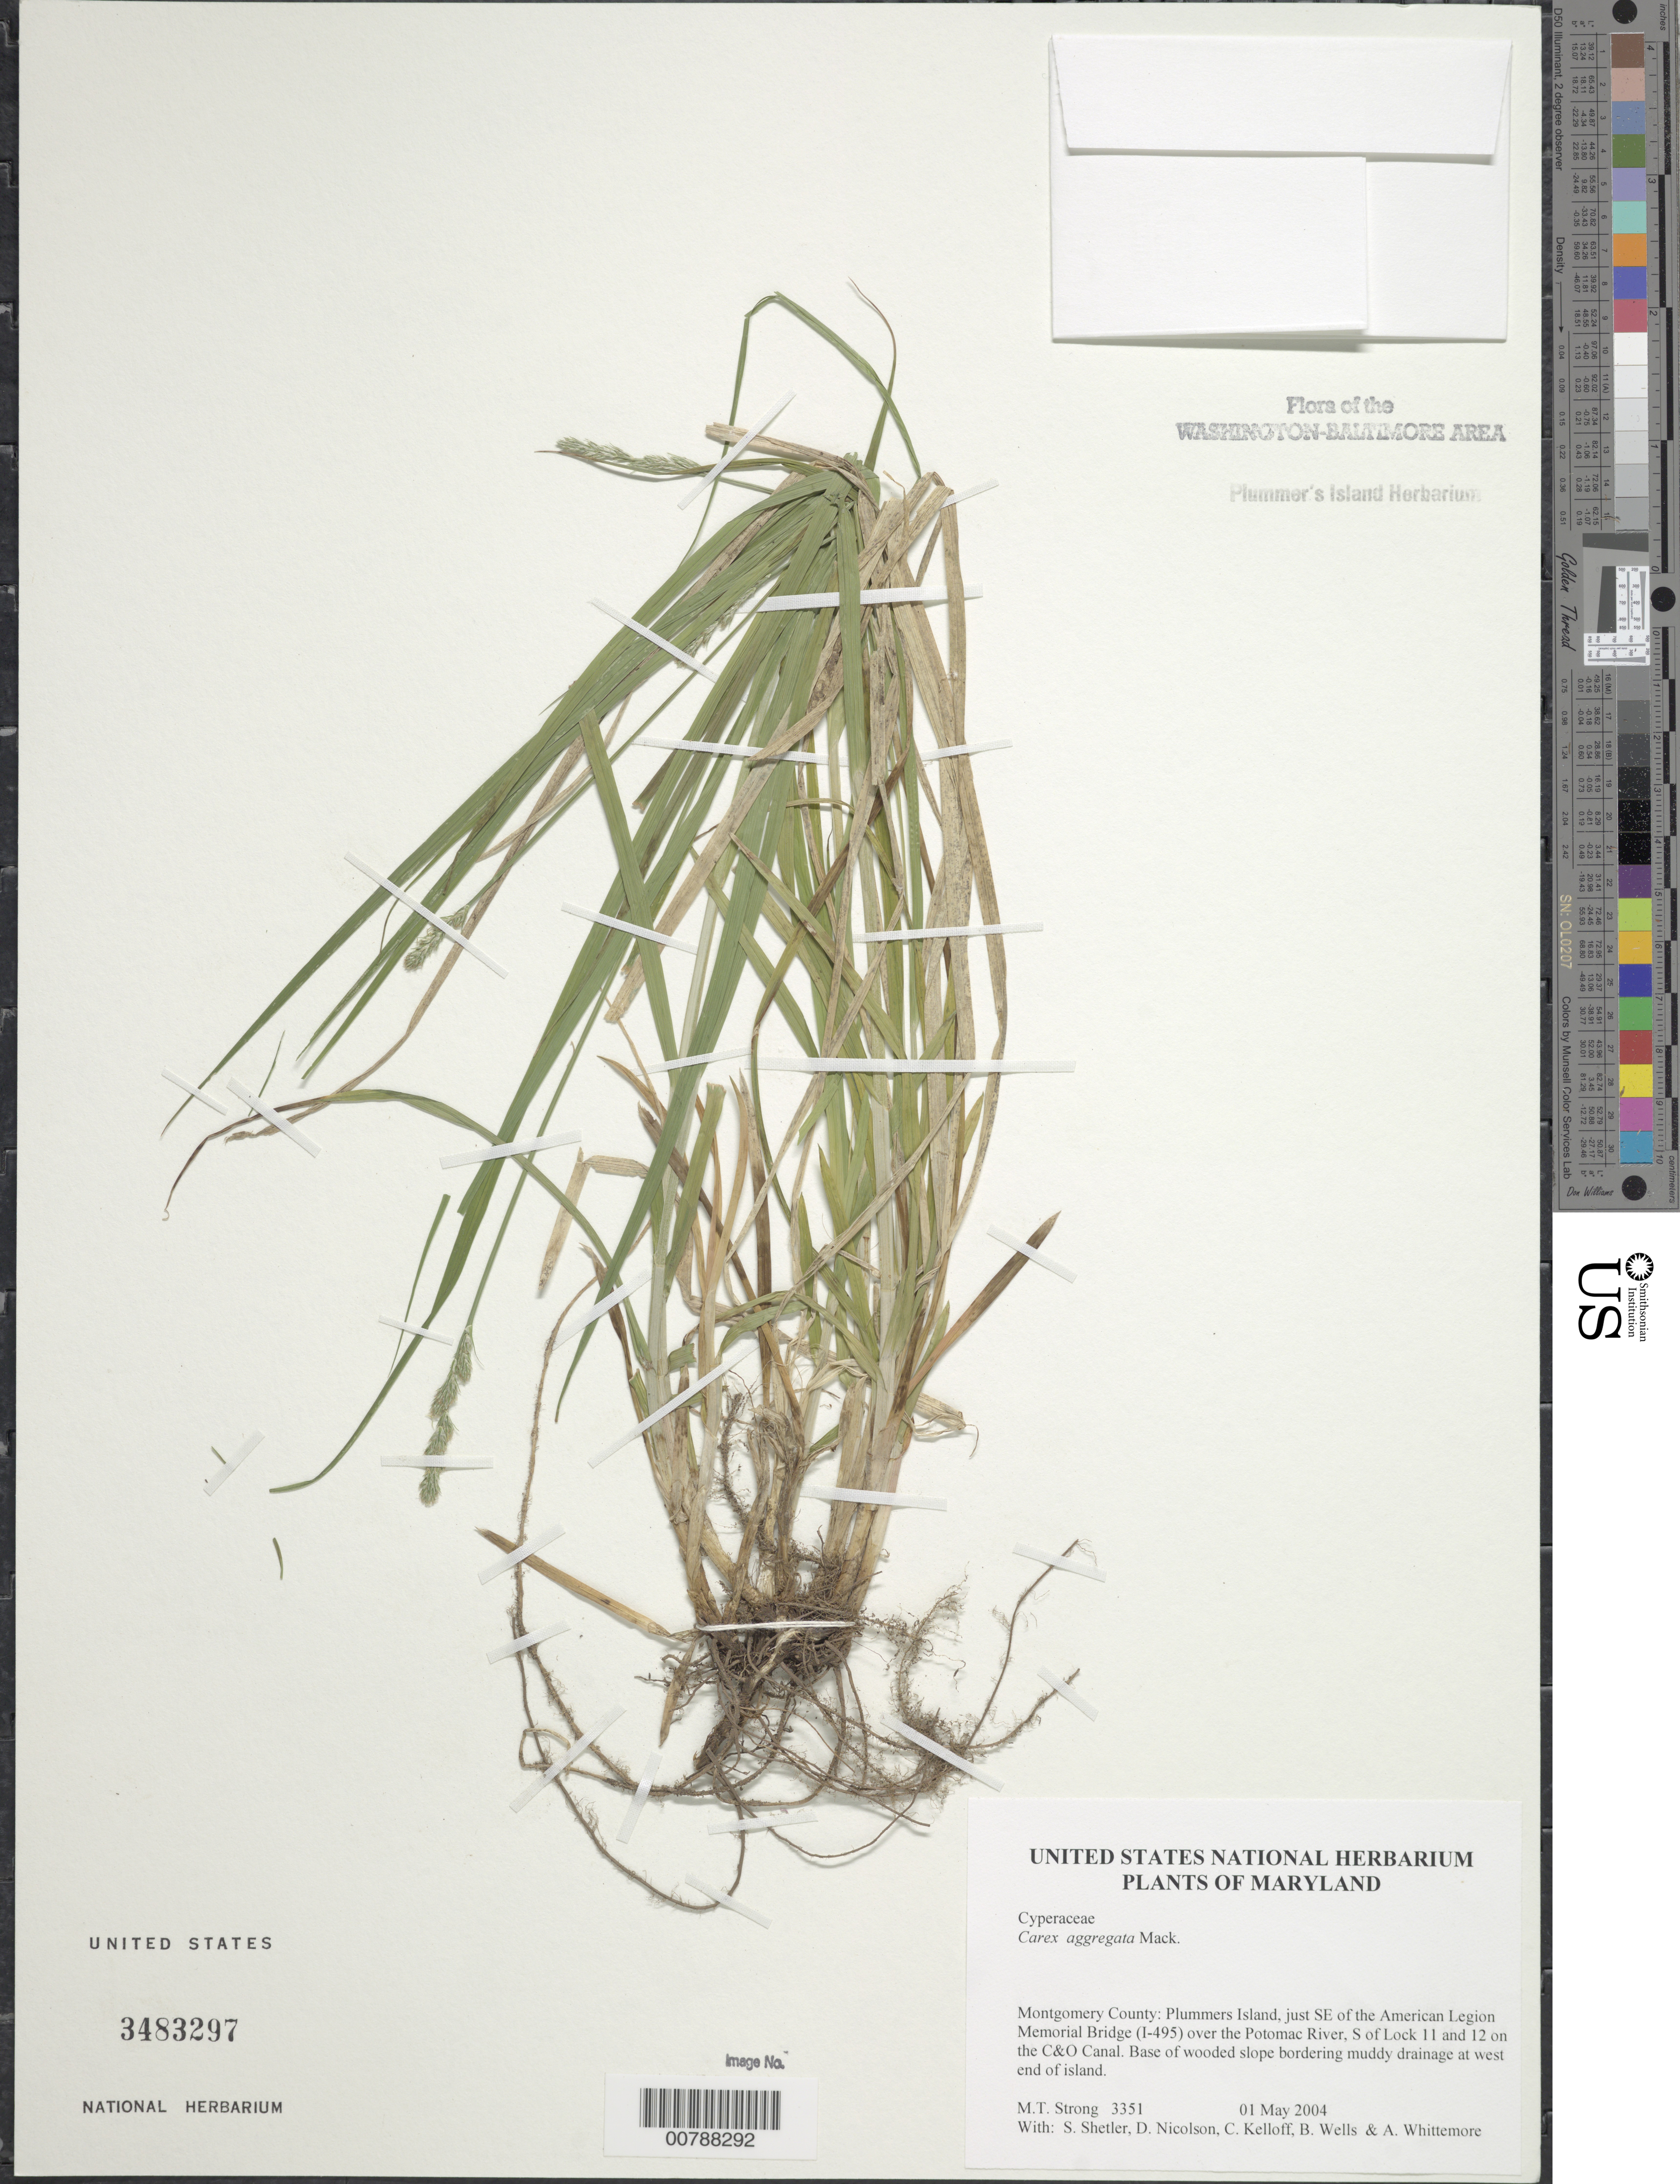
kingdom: Plantae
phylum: Tracheophyta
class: Liliopsida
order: Poales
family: Cyperaceae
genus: Carex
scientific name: Carex aggregata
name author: Mack.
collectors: M. T. Strong, S. Shetler, D. H. Nicolson, C. L. Kelloff, B. Wells & A. Whittemore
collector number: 3351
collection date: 2004-05-01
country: United States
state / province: Maryland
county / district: Montgomery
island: Plummers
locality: Plummers Island, just SE of the American Legion Memorial Bridge (I-495) over the Potomac River, S of Lock 11 and 12 on the C&O Canal. Bordering west end of island.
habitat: Base of wooded slope bordering muddy draining.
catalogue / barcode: US 3483297